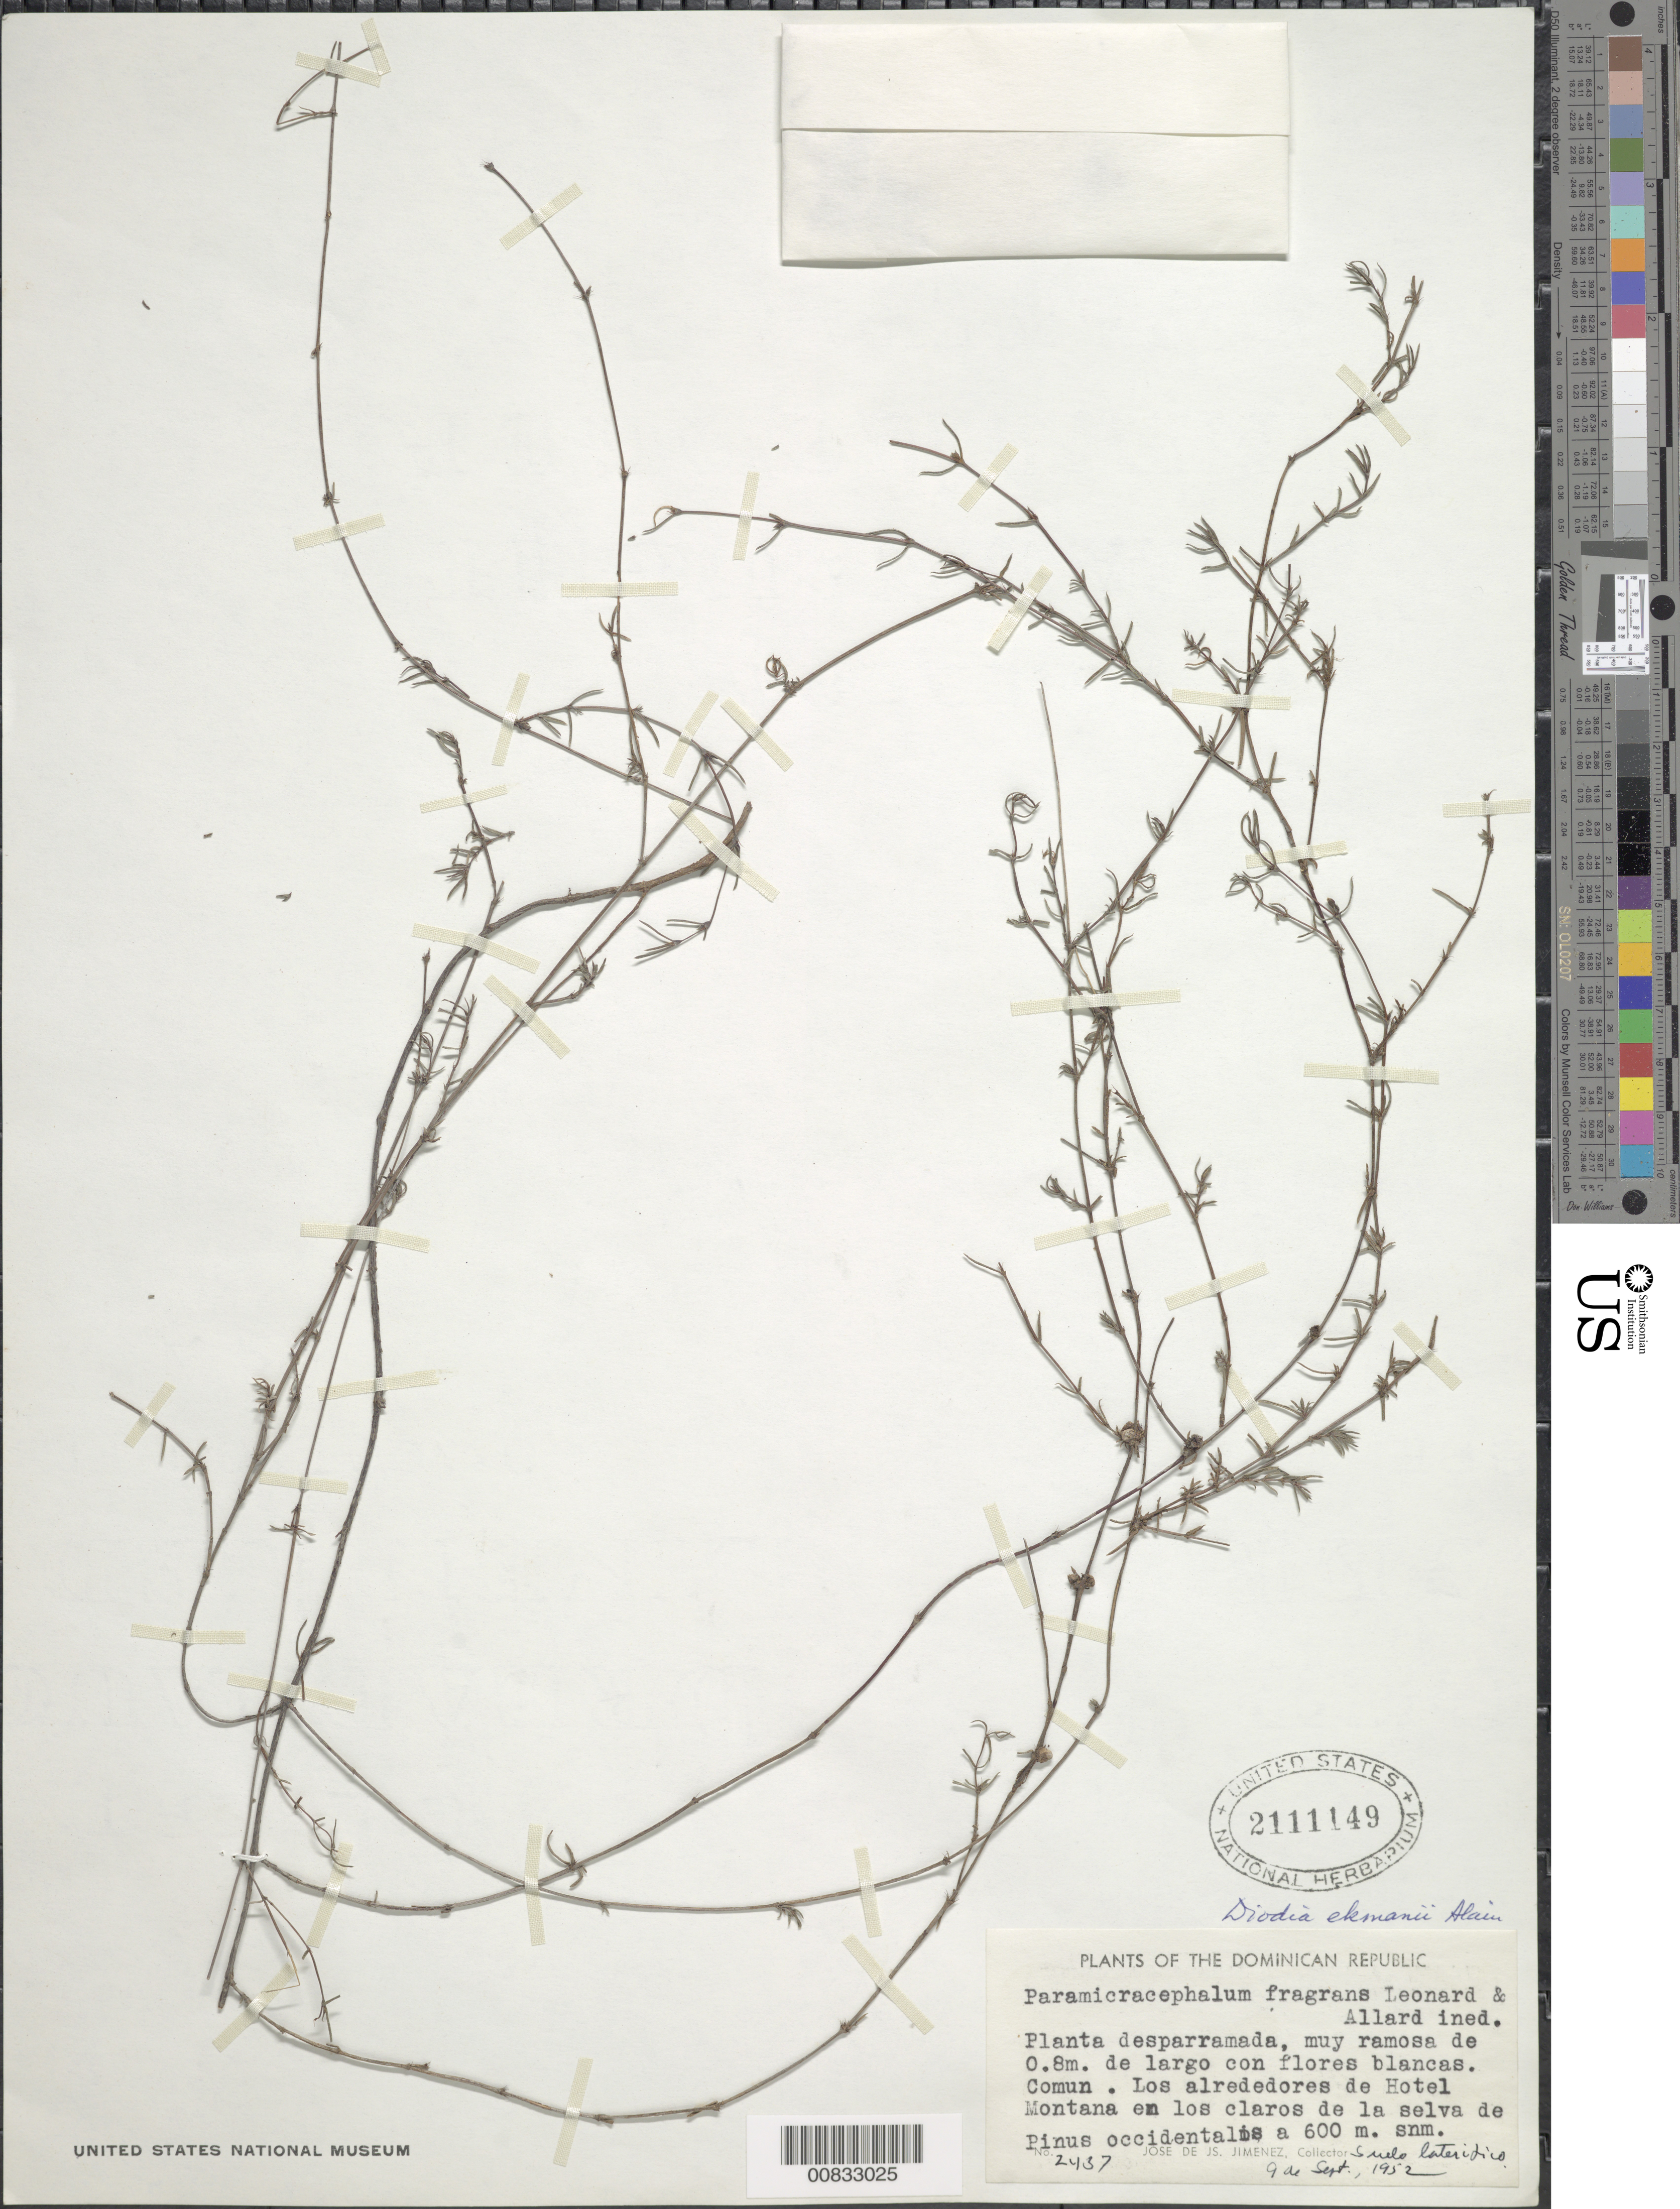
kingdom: Plantae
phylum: Tracheophyta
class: Magnoliopsida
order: Gentianales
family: Rubiaceae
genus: Diodia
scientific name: Diodia ekmanii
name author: Alain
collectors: J. J. Jiménez Almonte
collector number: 2437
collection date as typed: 09 Sep 1952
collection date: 1952-09-09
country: Dominican Republic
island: Hispaniola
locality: Las alrededores de Hotel Montana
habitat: En los claros de la selva de Pinus occidentalis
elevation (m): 600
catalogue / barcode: US 2111149